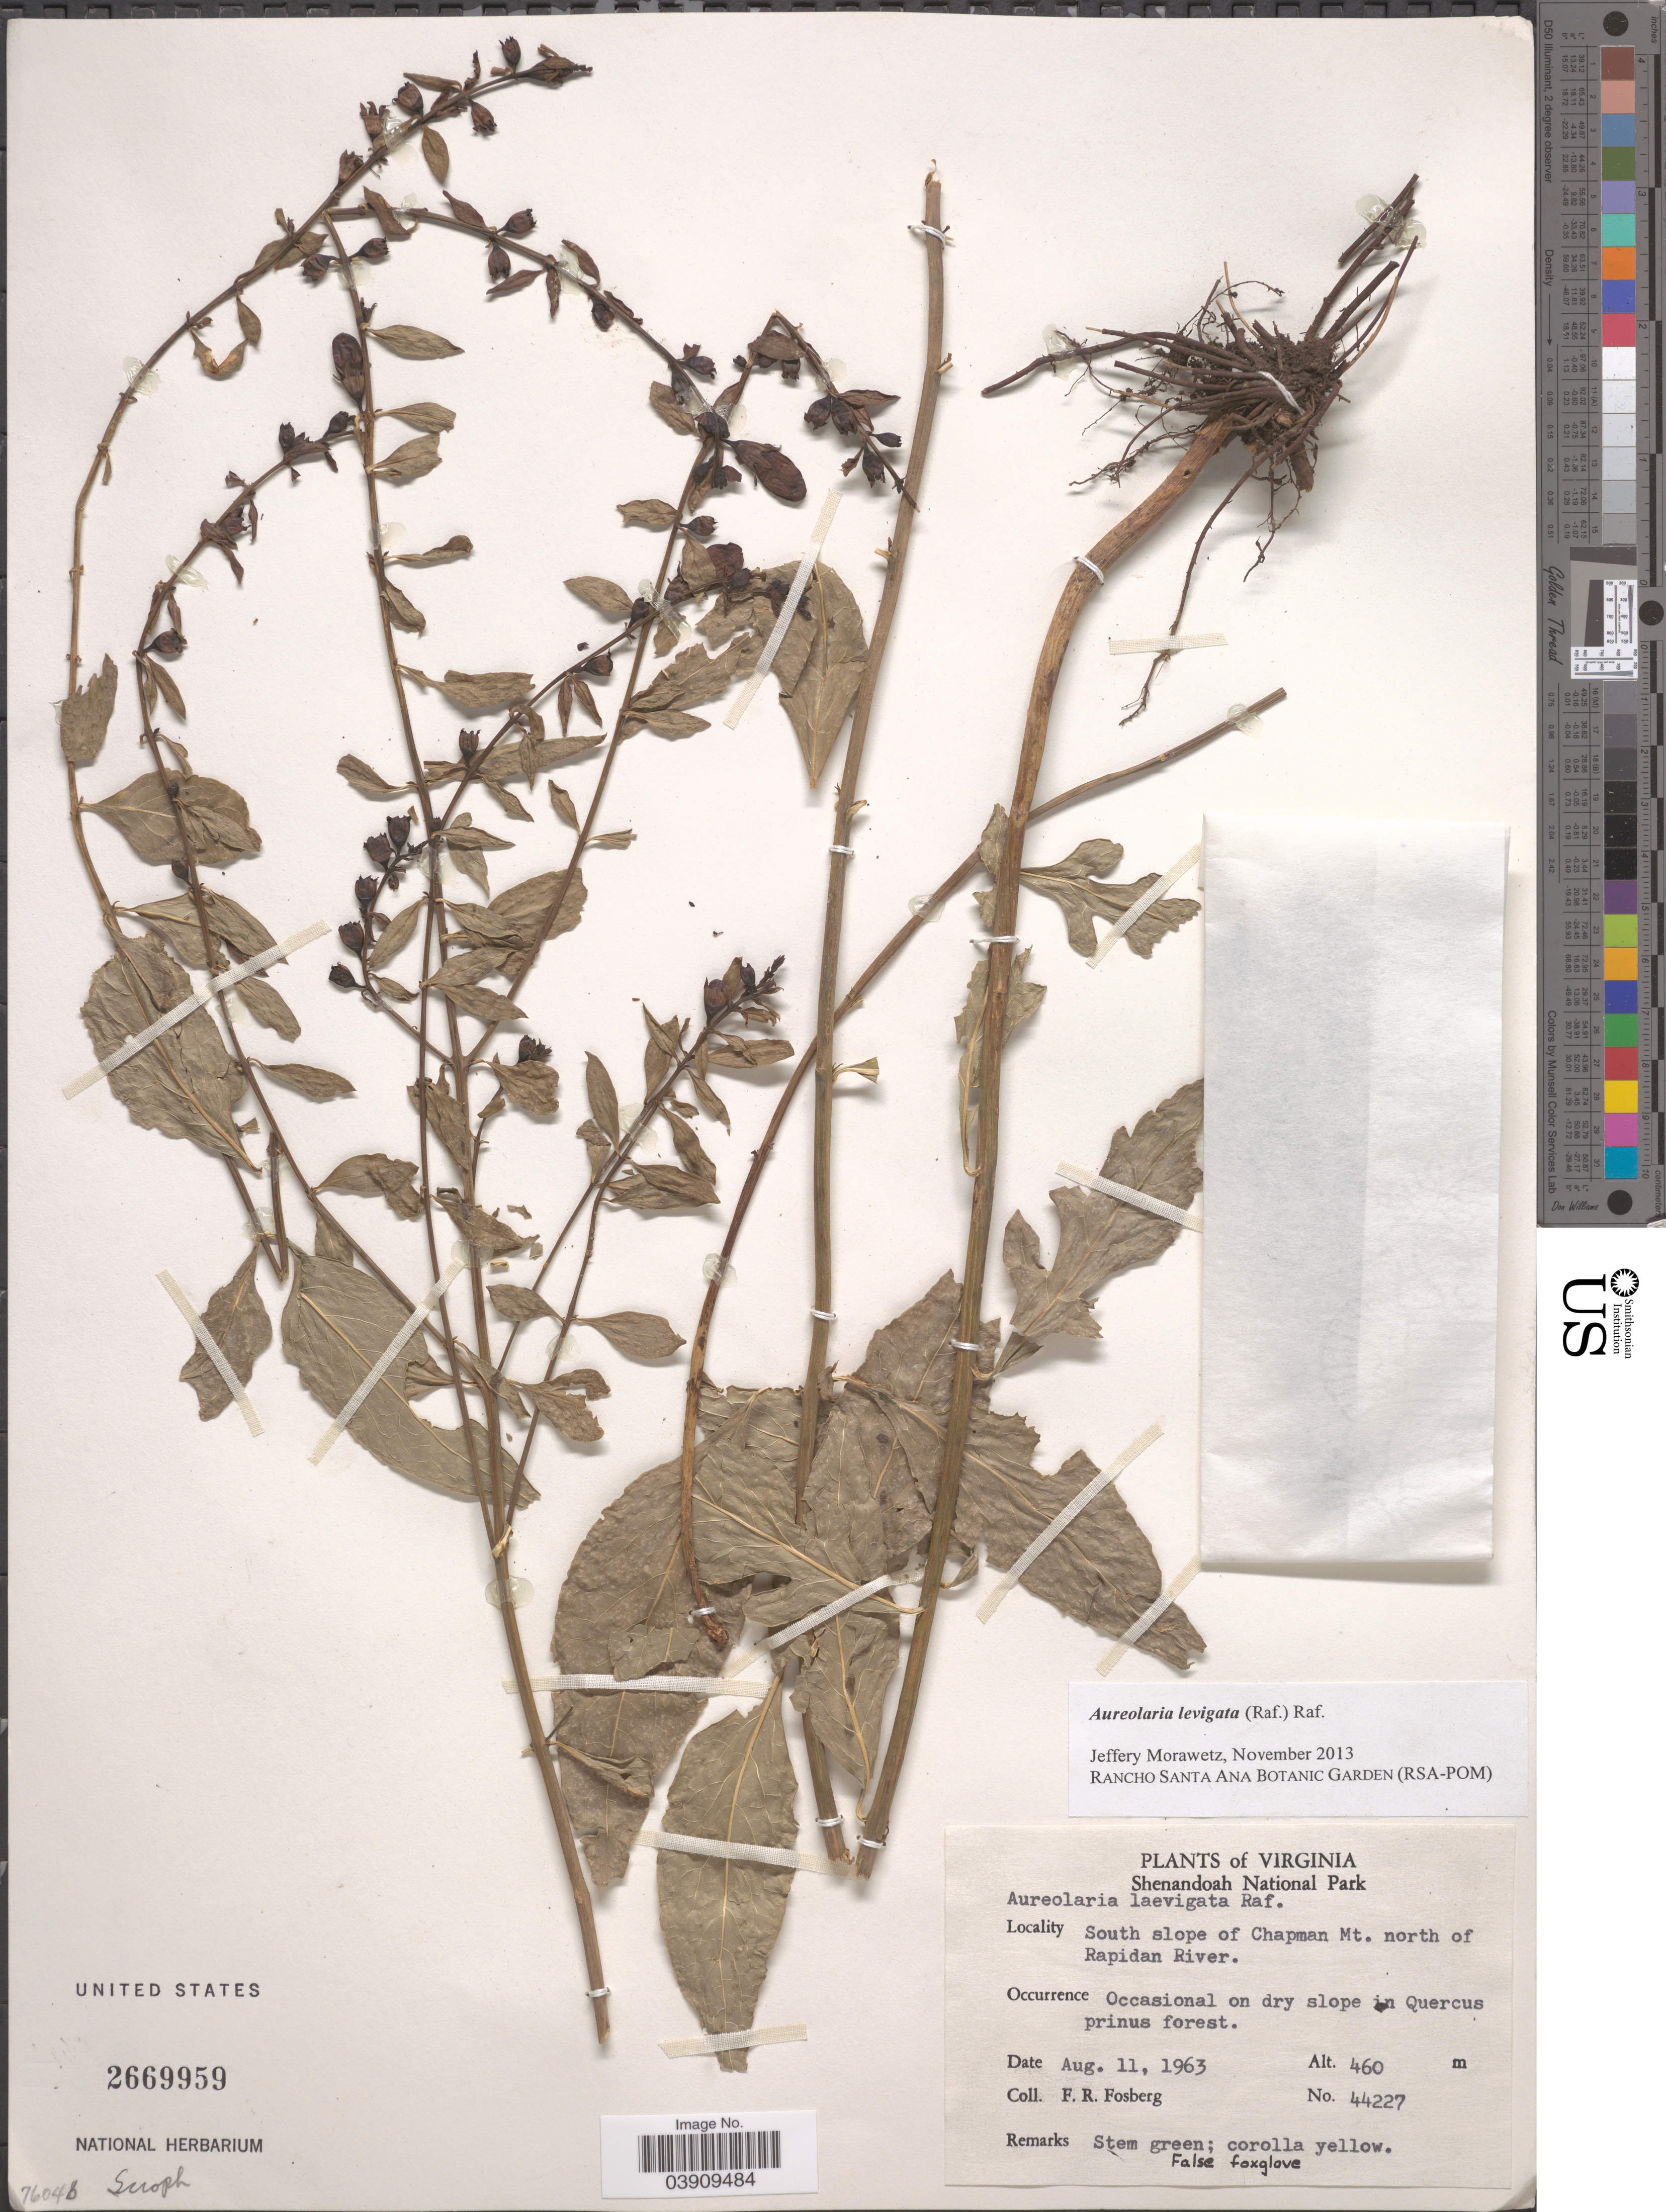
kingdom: Plantae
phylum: Tracheophyta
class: Magnoliopsida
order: Lamiales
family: Orobanchaceae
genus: Aureolaria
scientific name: Aureolaria laevigata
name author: (Raf.) Raf.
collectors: F. R. Fosberg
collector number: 44227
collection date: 1963-08-11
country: United States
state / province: Virginia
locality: Shenandoah National Park. South slope of Chapman Mt. north of Rapidan River.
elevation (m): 460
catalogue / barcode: US 2669959